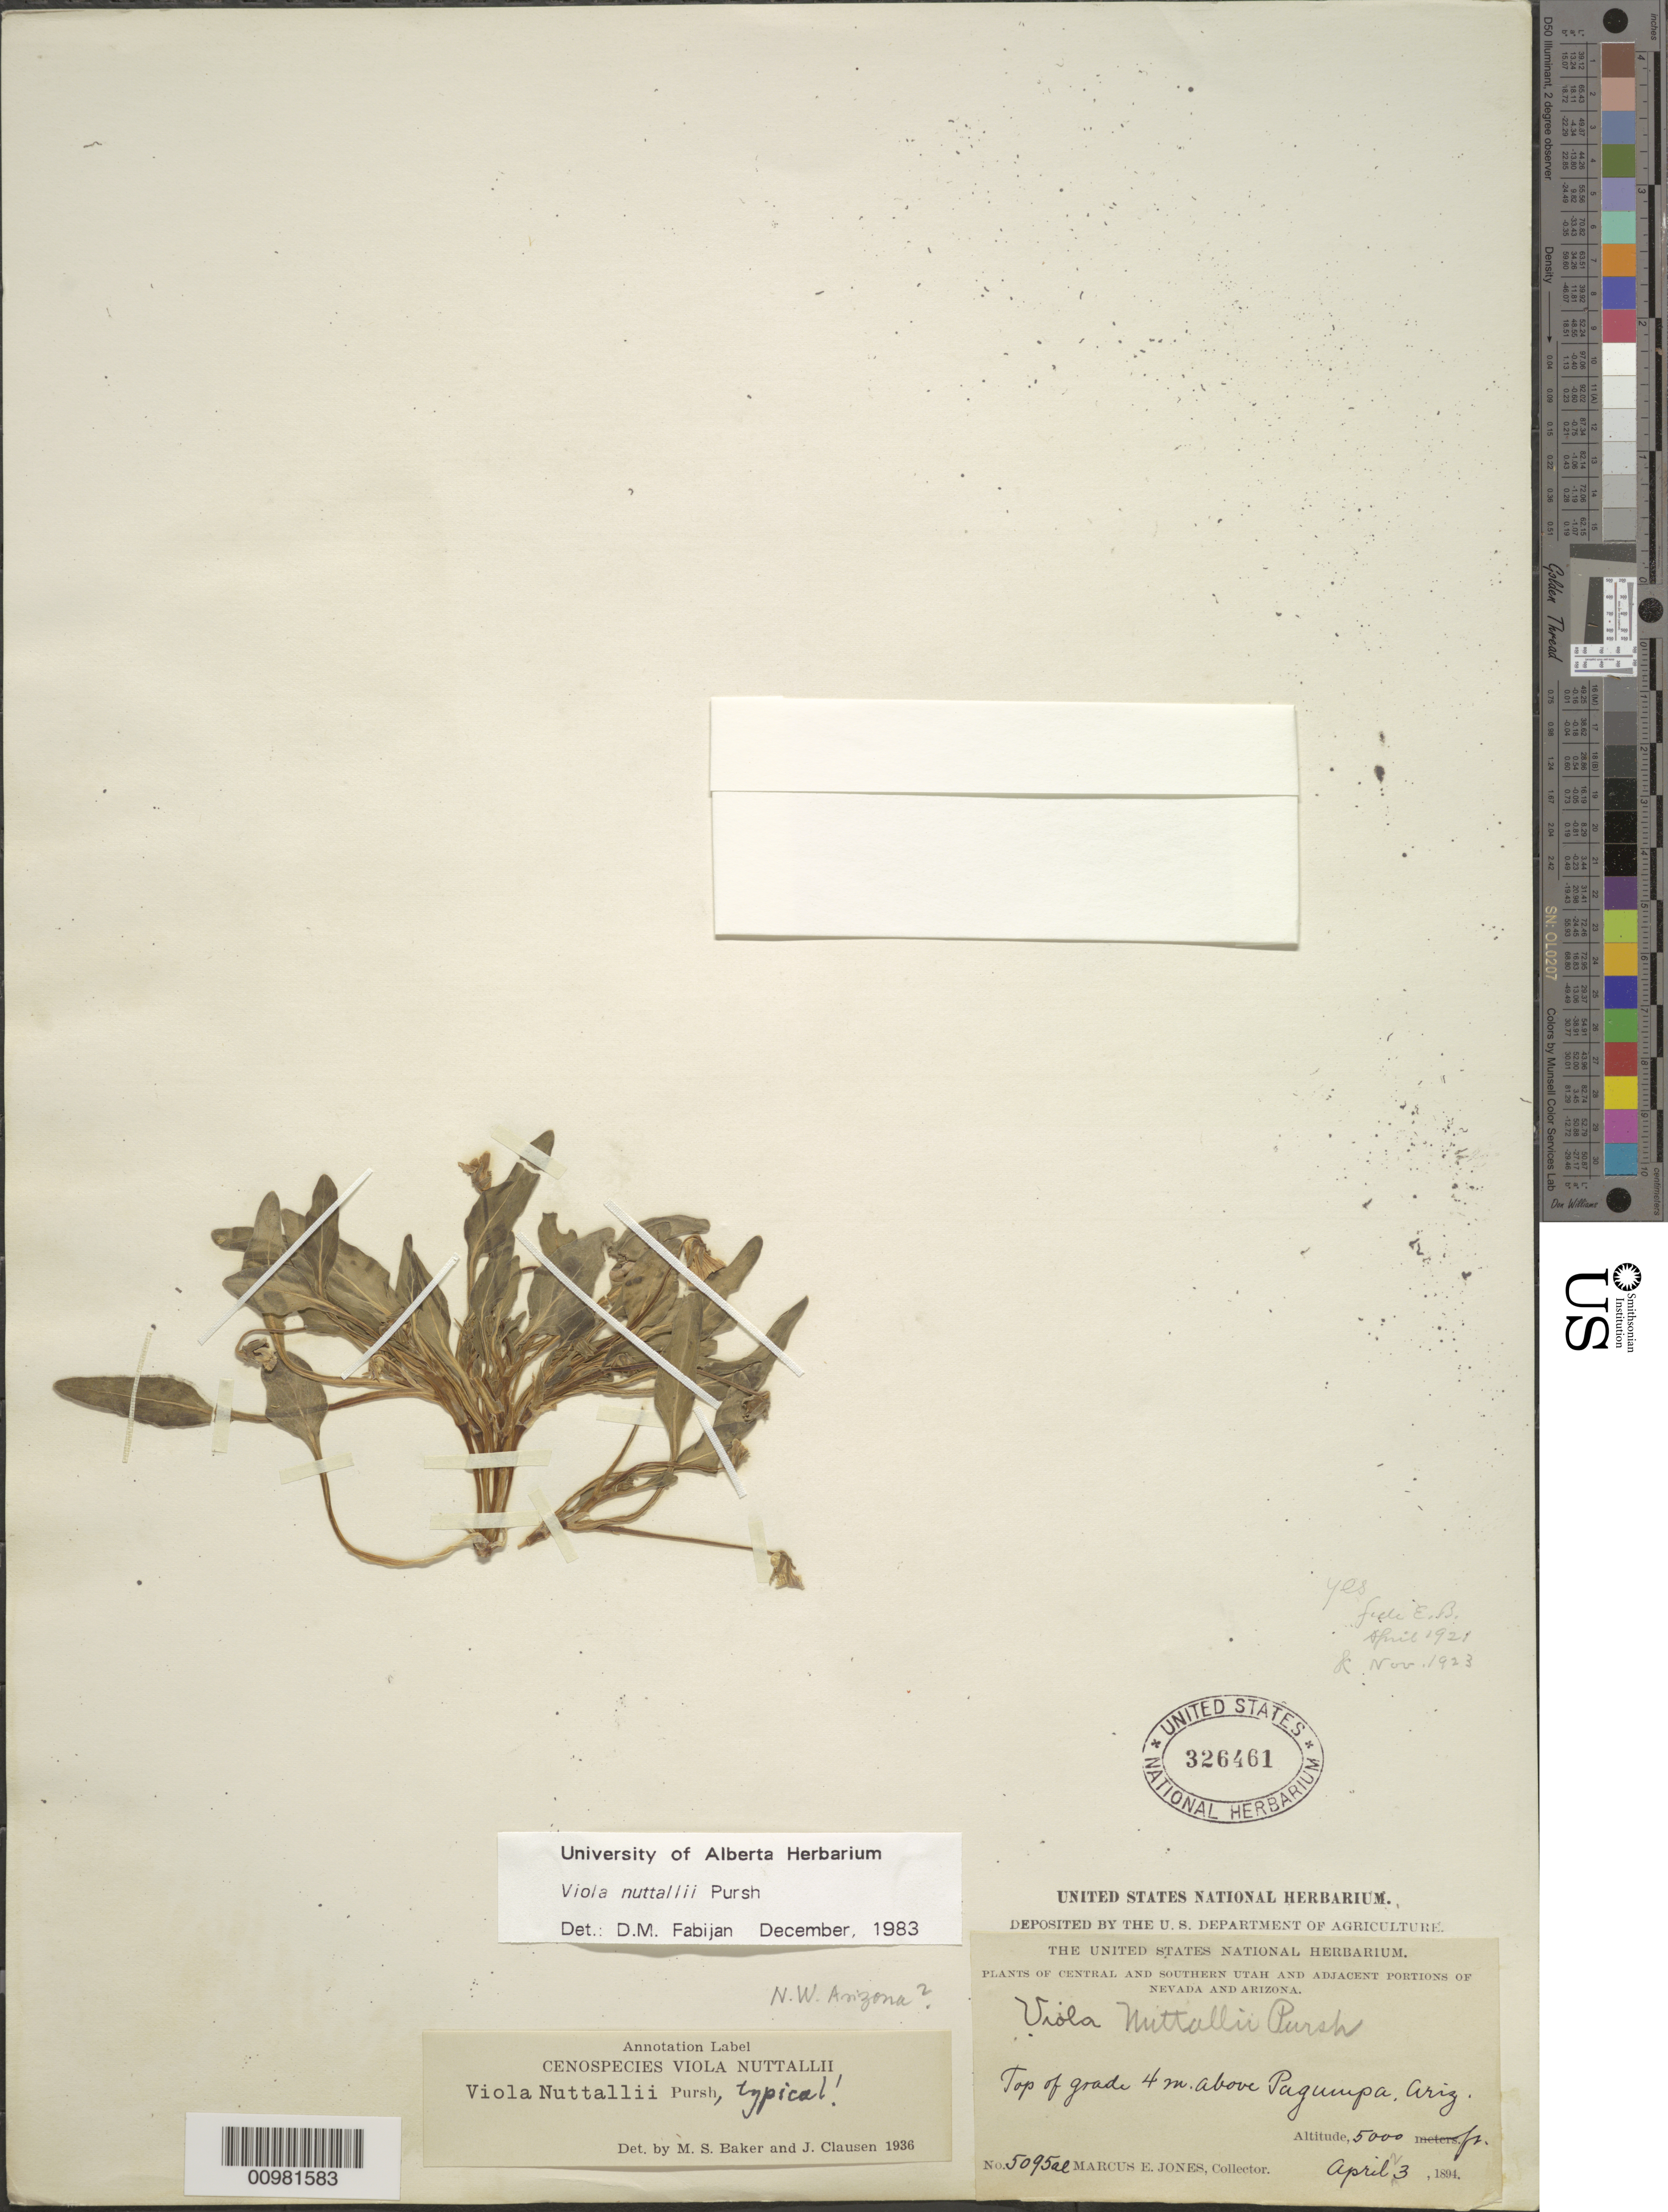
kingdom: Plantae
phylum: Tracheophyta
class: Magnoliopsida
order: Malpighiales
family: Violaceae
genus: Viola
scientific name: Viola nuttallii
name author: Pursh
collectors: M. E. Jones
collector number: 5095al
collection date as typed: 23 Apr 1894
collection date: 1894-04-23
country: United States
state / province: Arizona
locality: Top of grade 4 m. above Paqunipa(?)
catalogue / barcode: US 326461